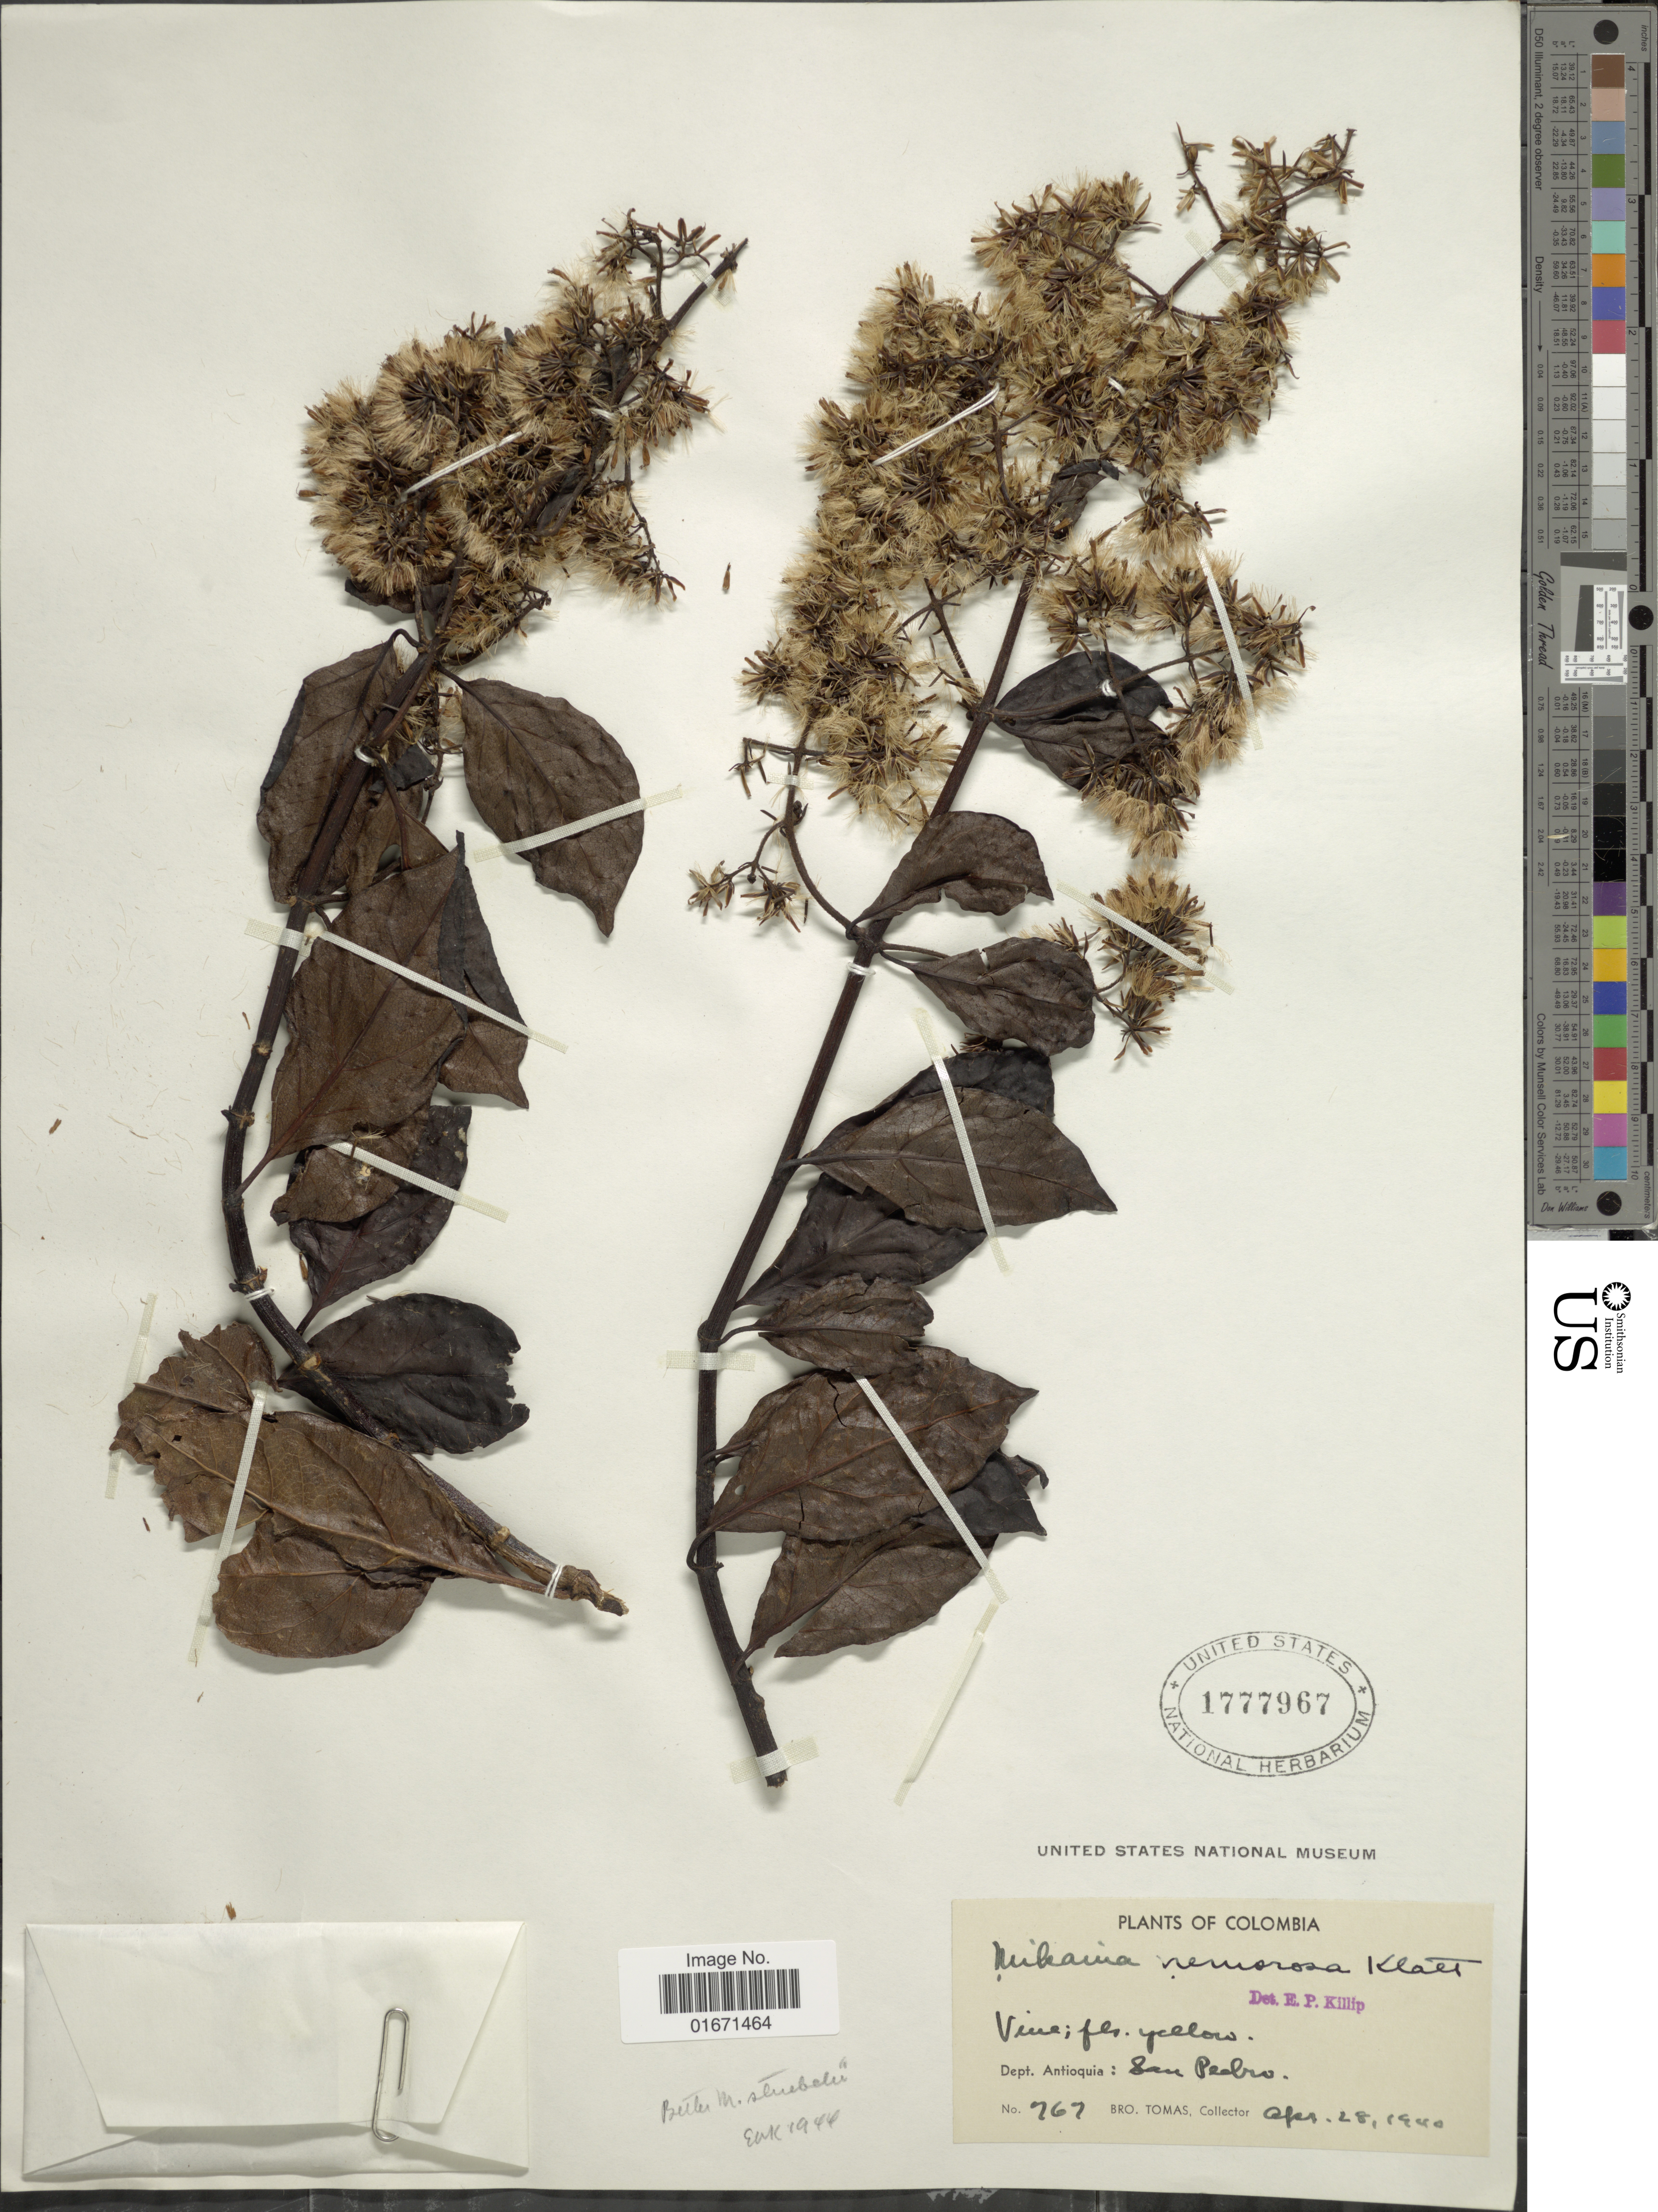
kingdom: Plantae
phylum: Tracheophyta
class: Magnoliopsida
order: Asterales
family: Asteraceae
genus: Mikania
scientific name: Mikania nemorosa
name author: Klatt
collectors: B. Tomas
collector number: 767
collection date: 1940-04-28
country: Colombia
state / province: Antioquia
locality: Dept. Antioquia: San Pedro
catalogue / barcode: US 1777967